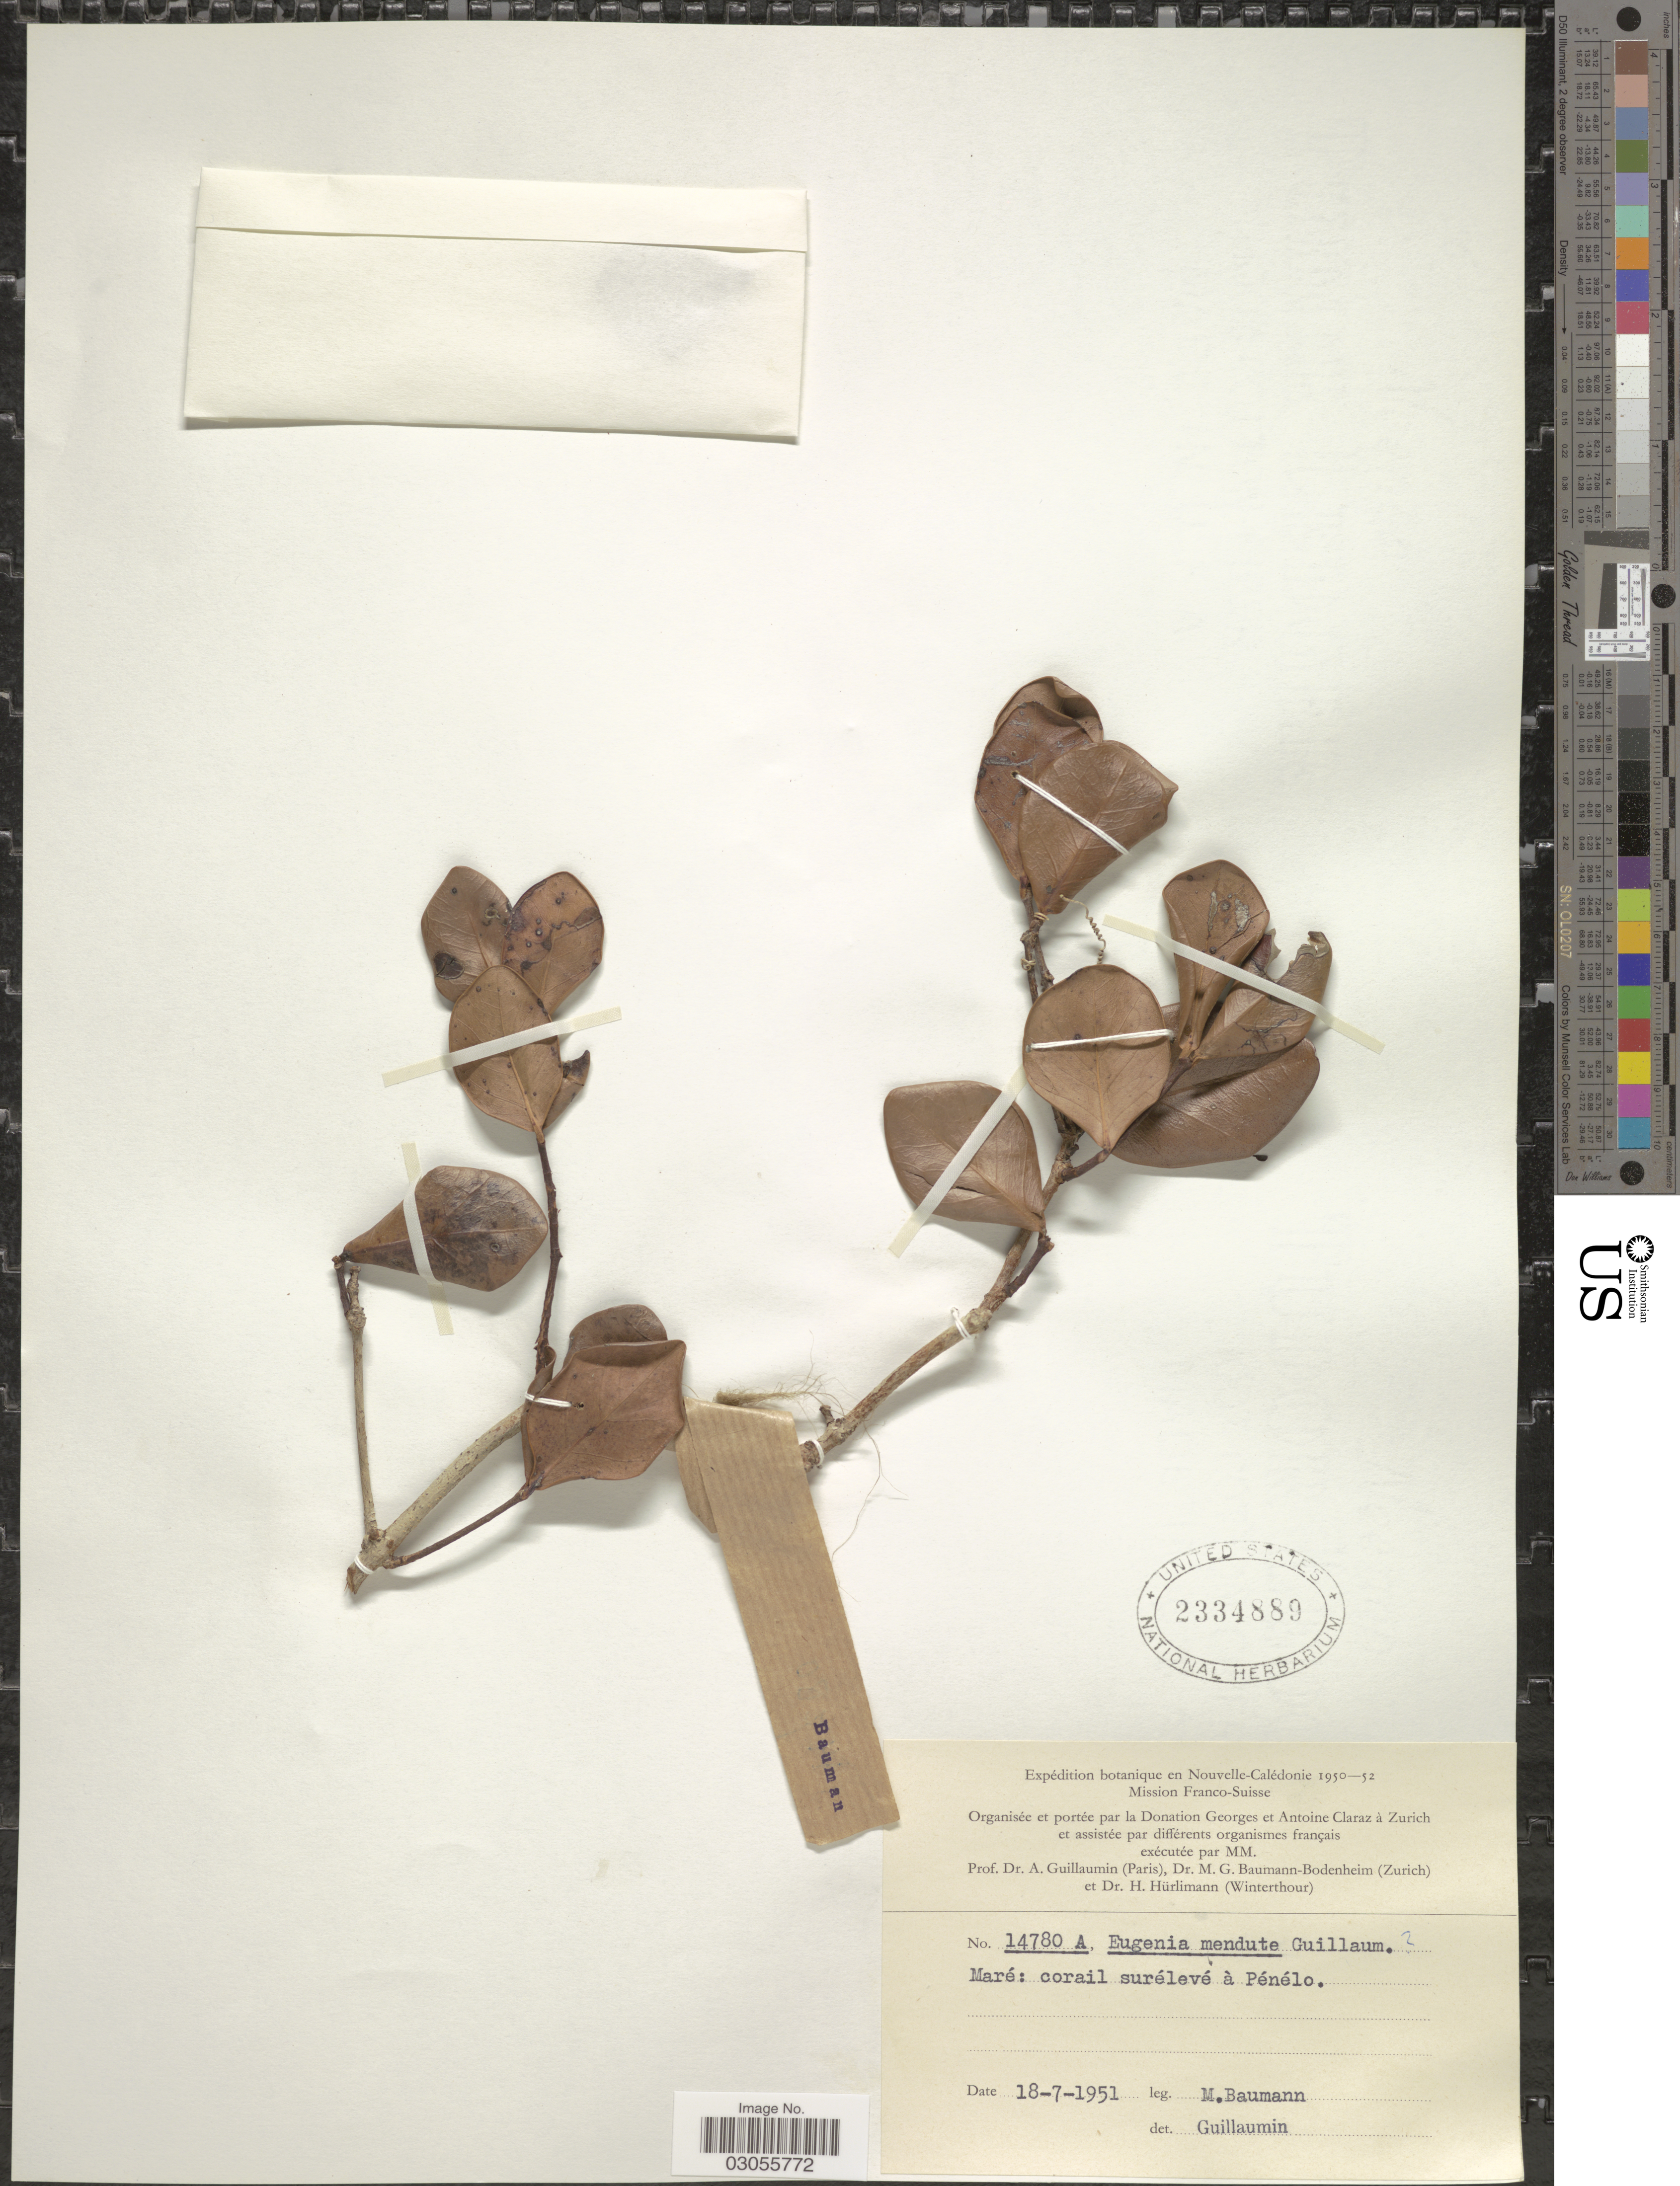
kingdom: Plantae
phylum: Tracheophyta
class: Magnoliopsida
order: Myrtales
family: Myrtaceae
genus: Austromyrtus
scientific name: Austromyrtus mendute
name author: (Guillaumin) Burret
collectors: M. Baumann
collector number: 14780A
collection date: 1951-07-18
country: New Caledonia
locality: Maré: corail surélevé à Pénélo.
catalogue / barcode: US 2334889